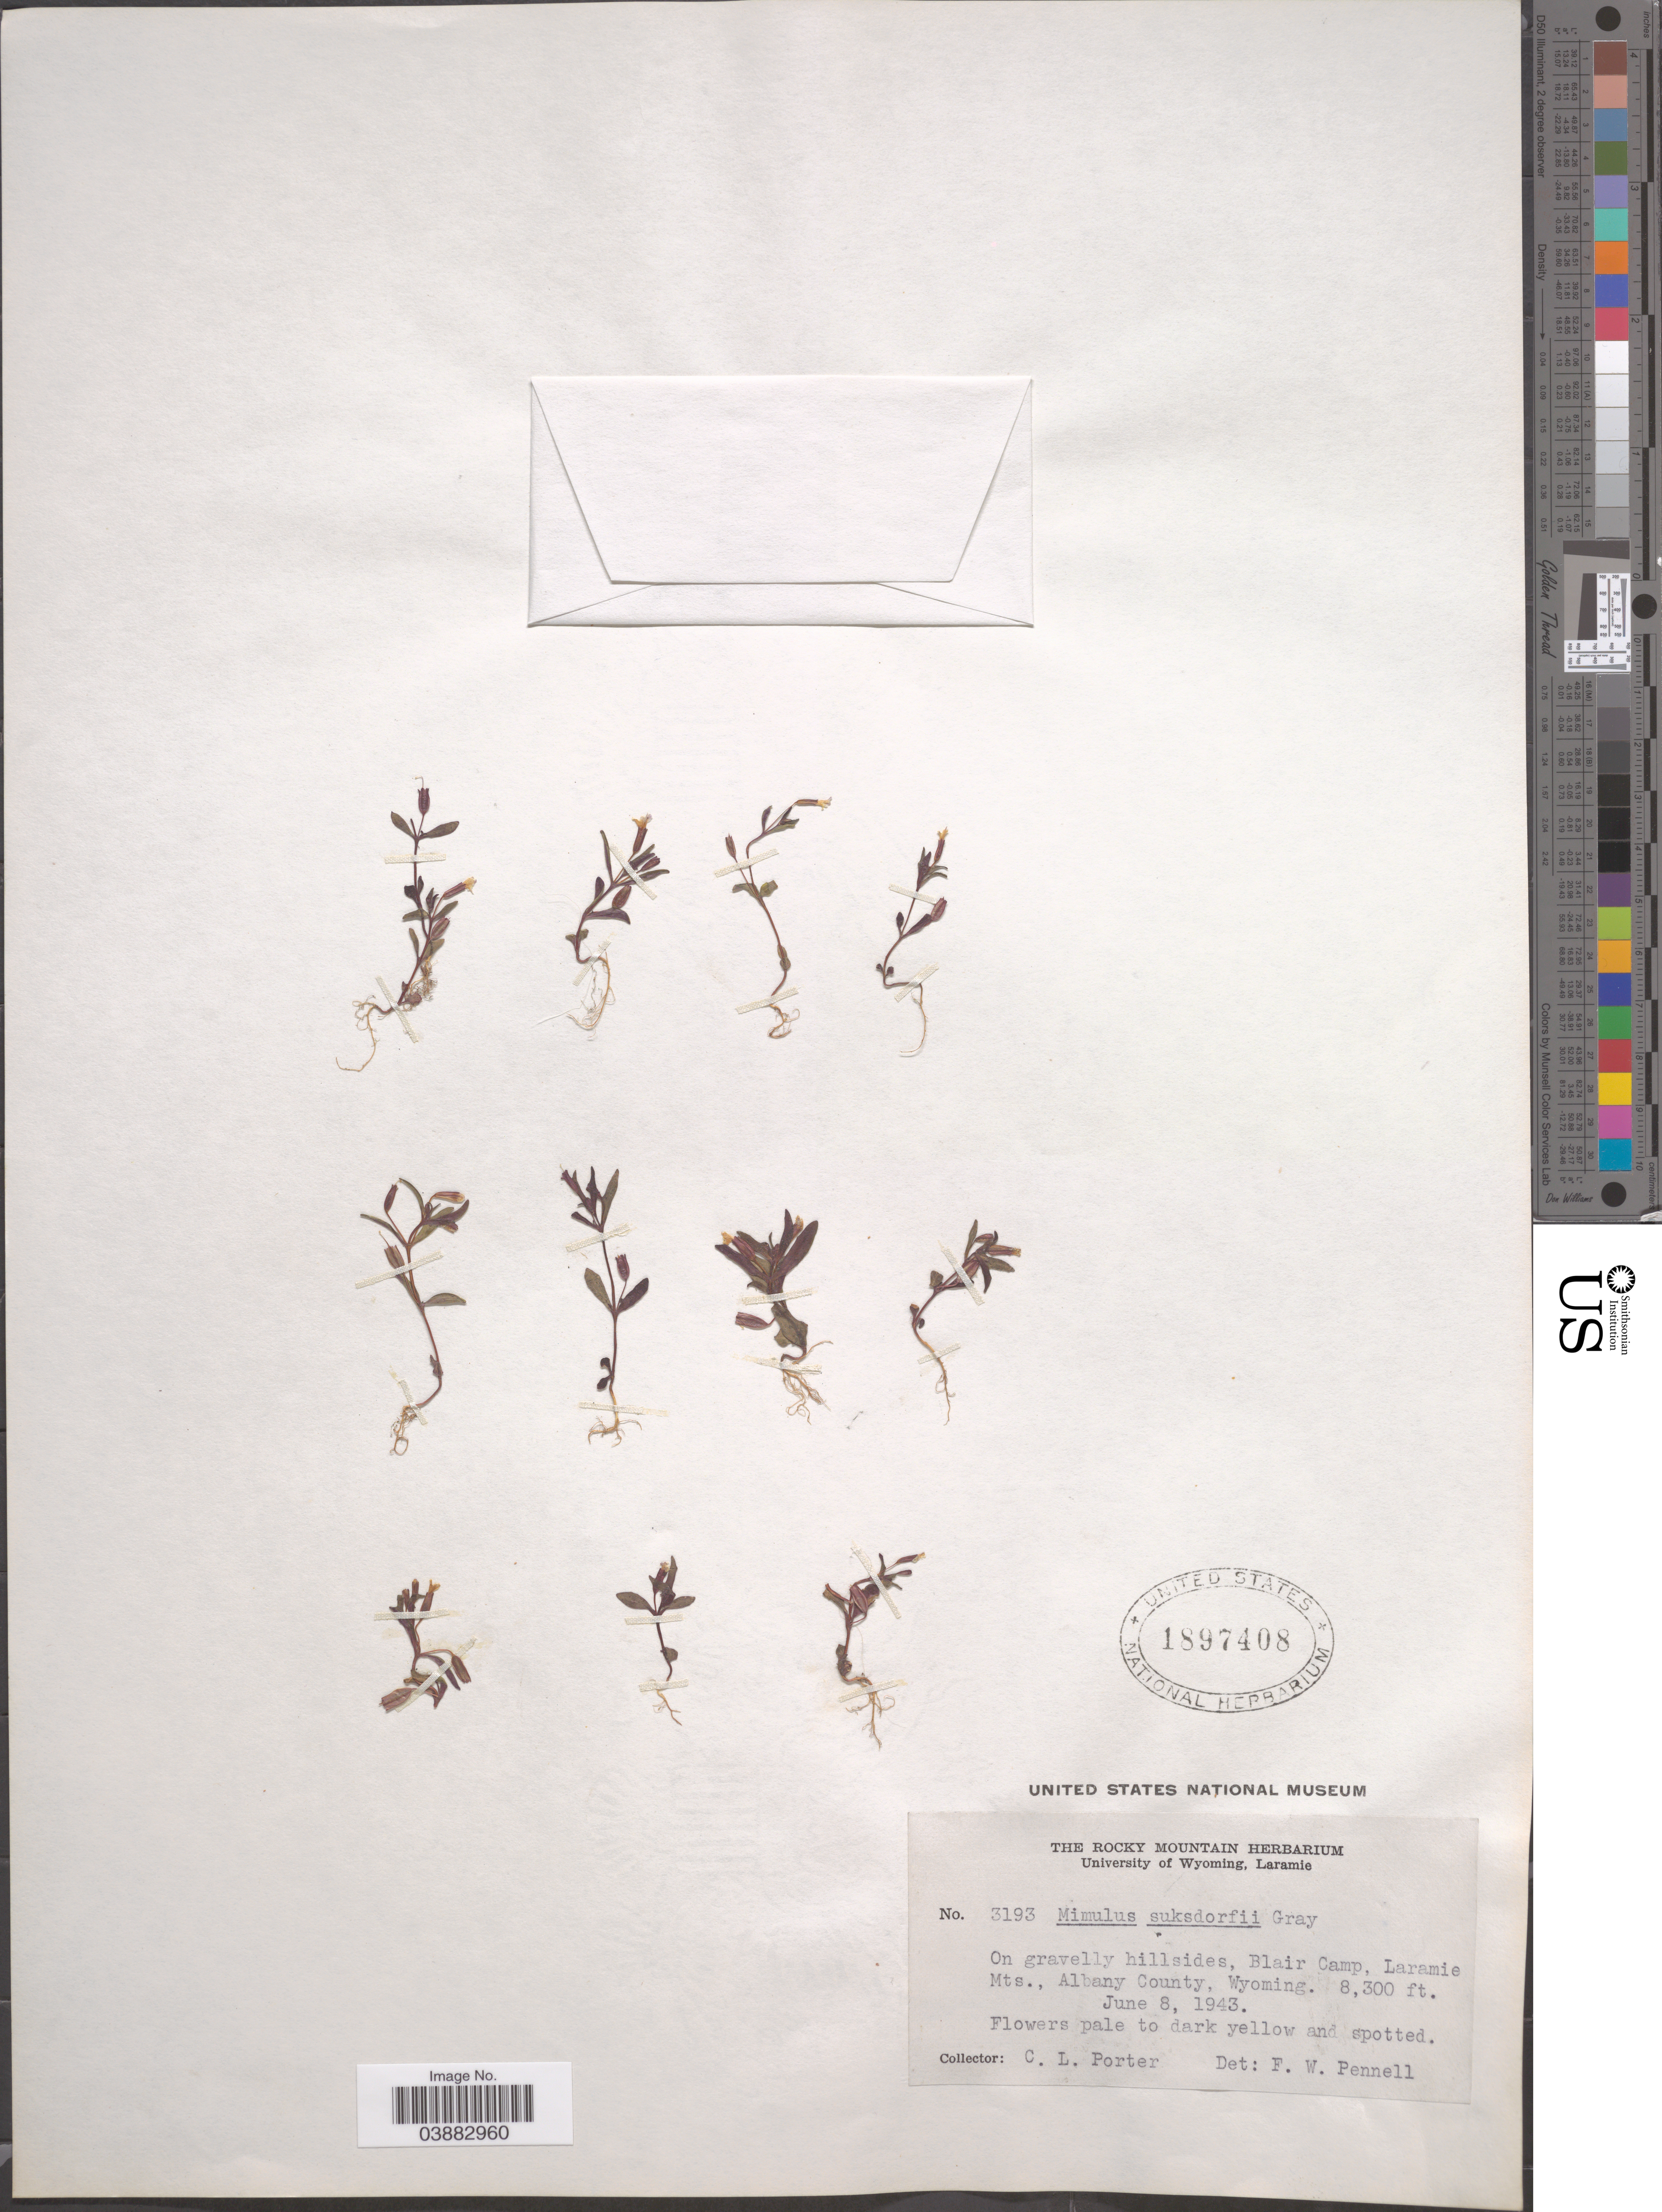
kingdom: Plantae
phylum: Tracheophyta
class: Magnoliopsida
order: Lamiales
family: Phrymaceae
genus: Mimulus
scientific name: Mimulus suksdorfii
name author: A. Gray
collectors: C. L. Porter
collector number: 3193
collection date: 1943-06-08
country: United States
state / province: Wyoming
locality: Blair Camp, Laramie Mts., Albany County.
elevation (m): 2530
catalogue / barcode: US 1897408